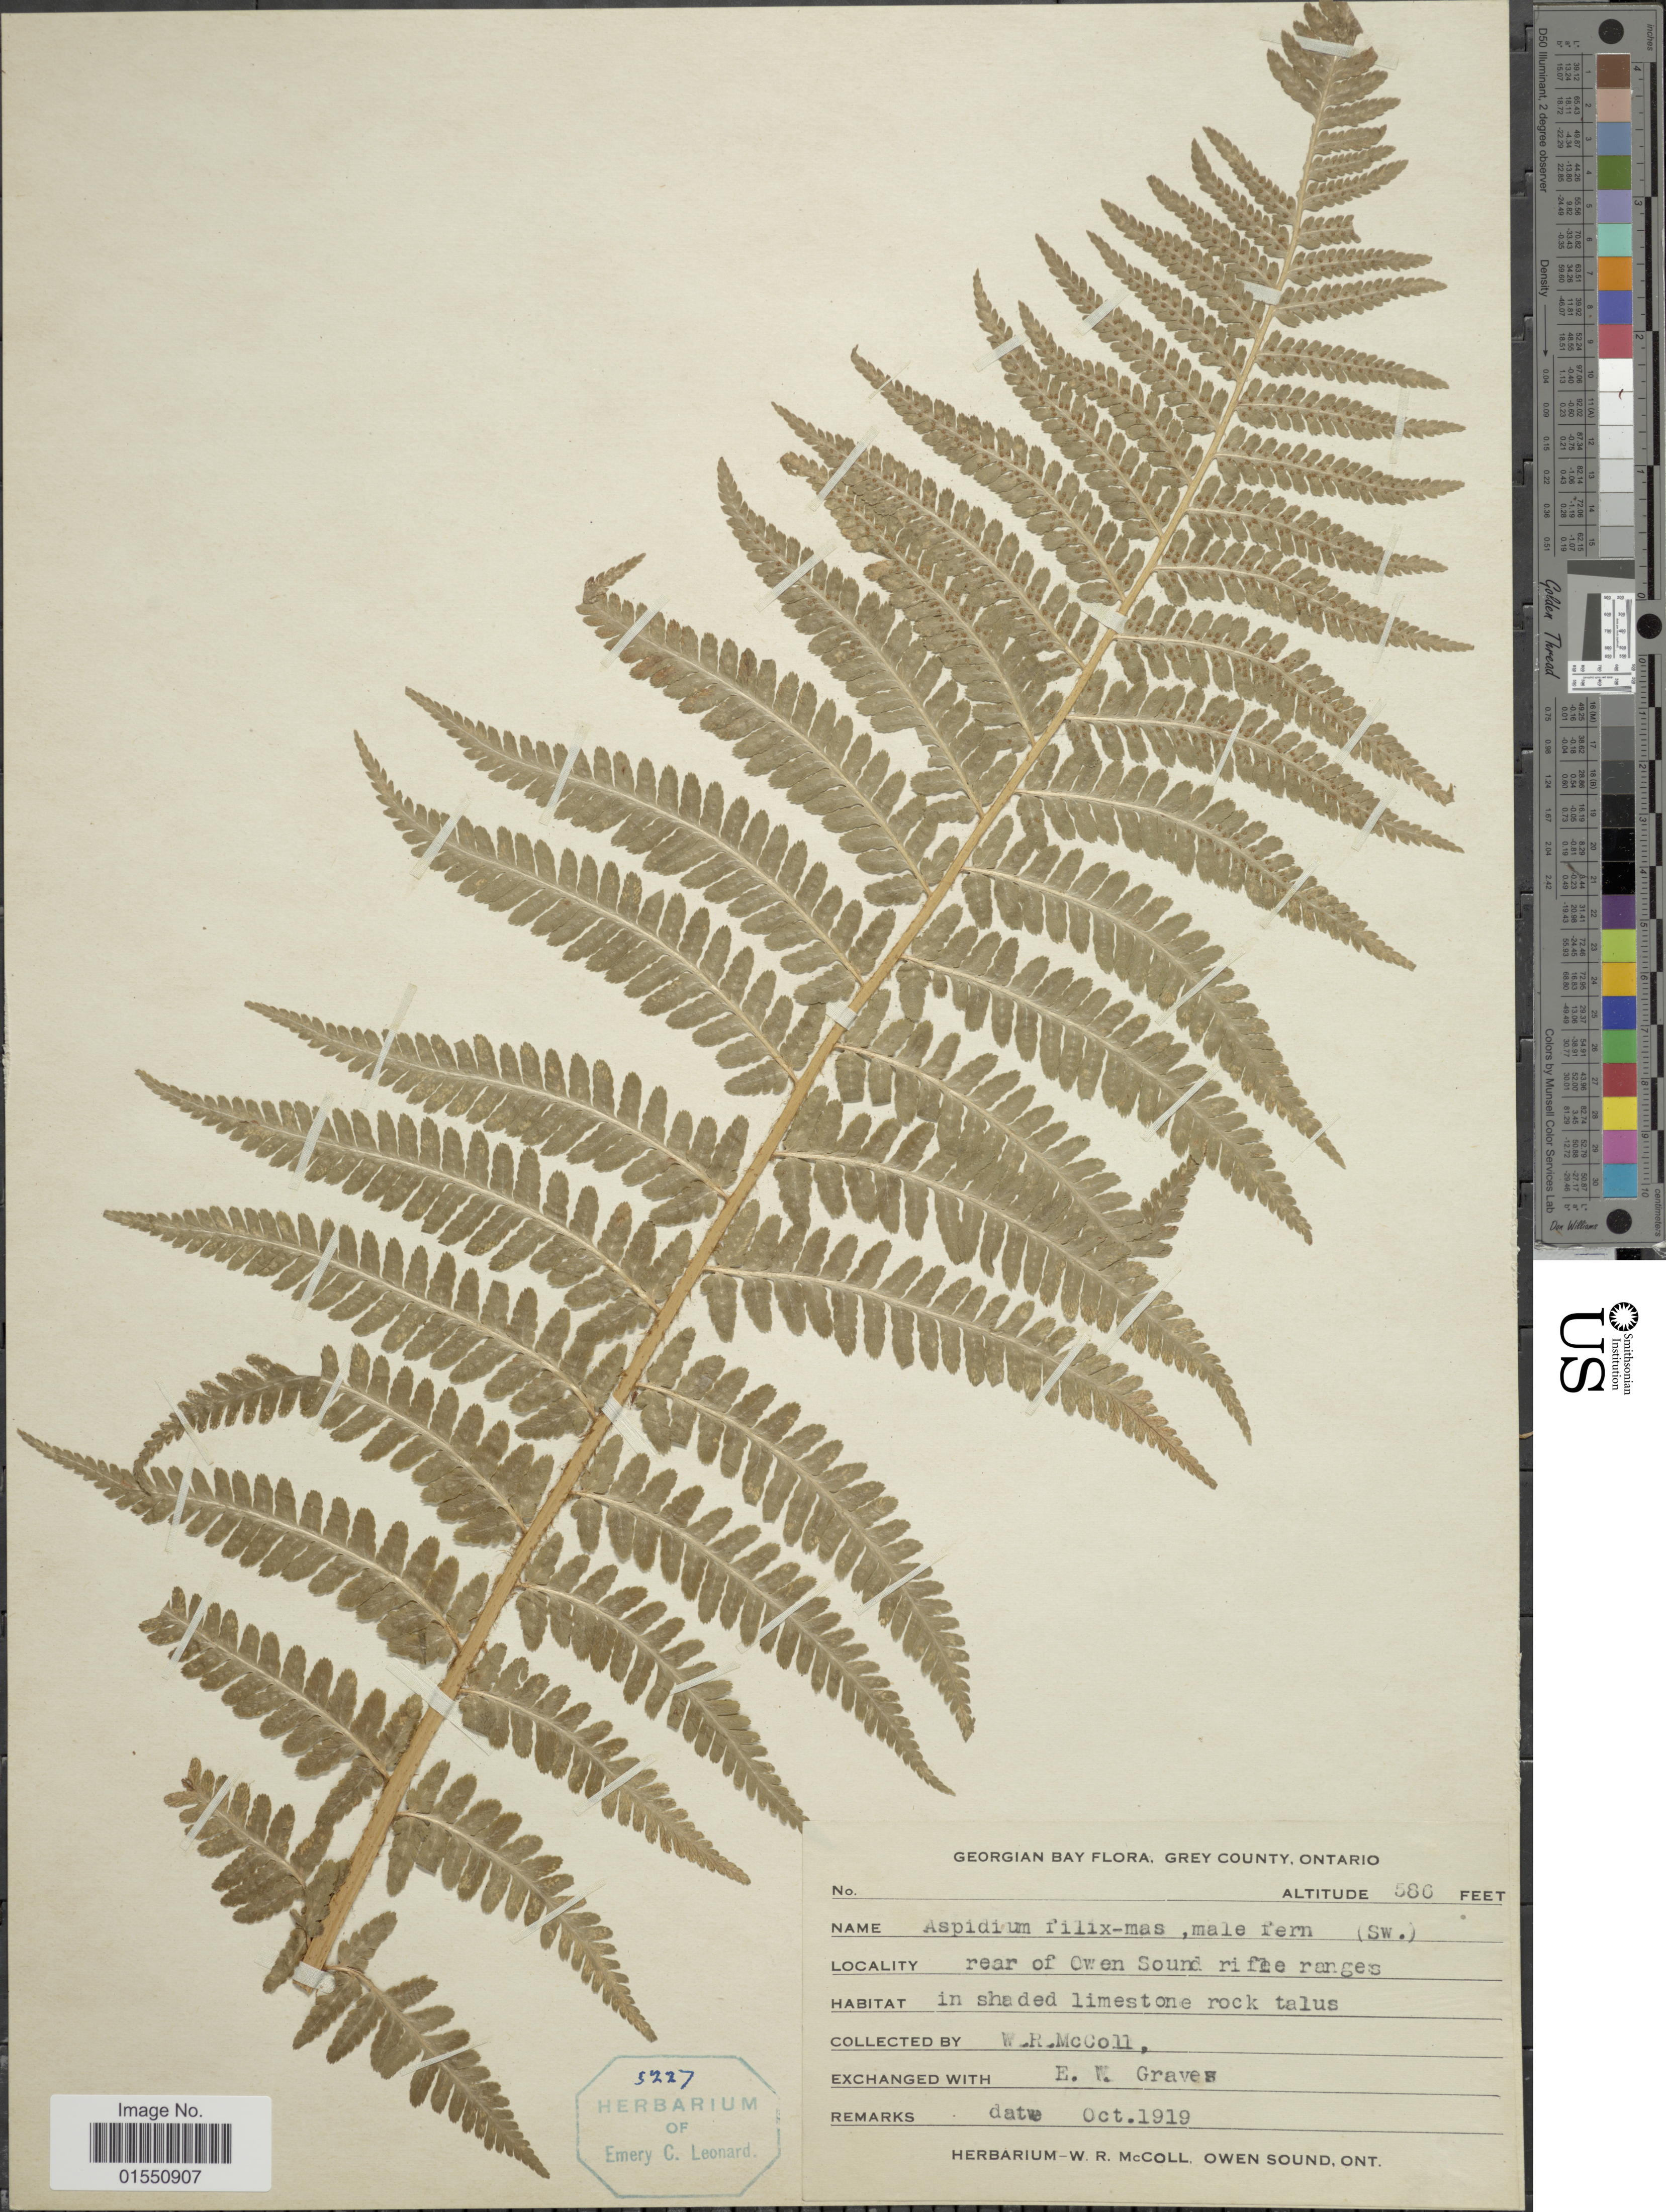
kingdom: Plantae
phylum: Tracheophyta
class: Polypodiopsida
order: Polypodiales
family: Dryopteridaceae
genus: Dryopteris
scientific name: Dryopteris filix-mas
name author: (L.) Schott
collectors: W. McColl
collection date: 1919-10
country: Canada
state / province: Ontario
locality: Georgian Bay Flora, Grey County. Rear of Owen Sound rifle ranges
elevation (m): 179